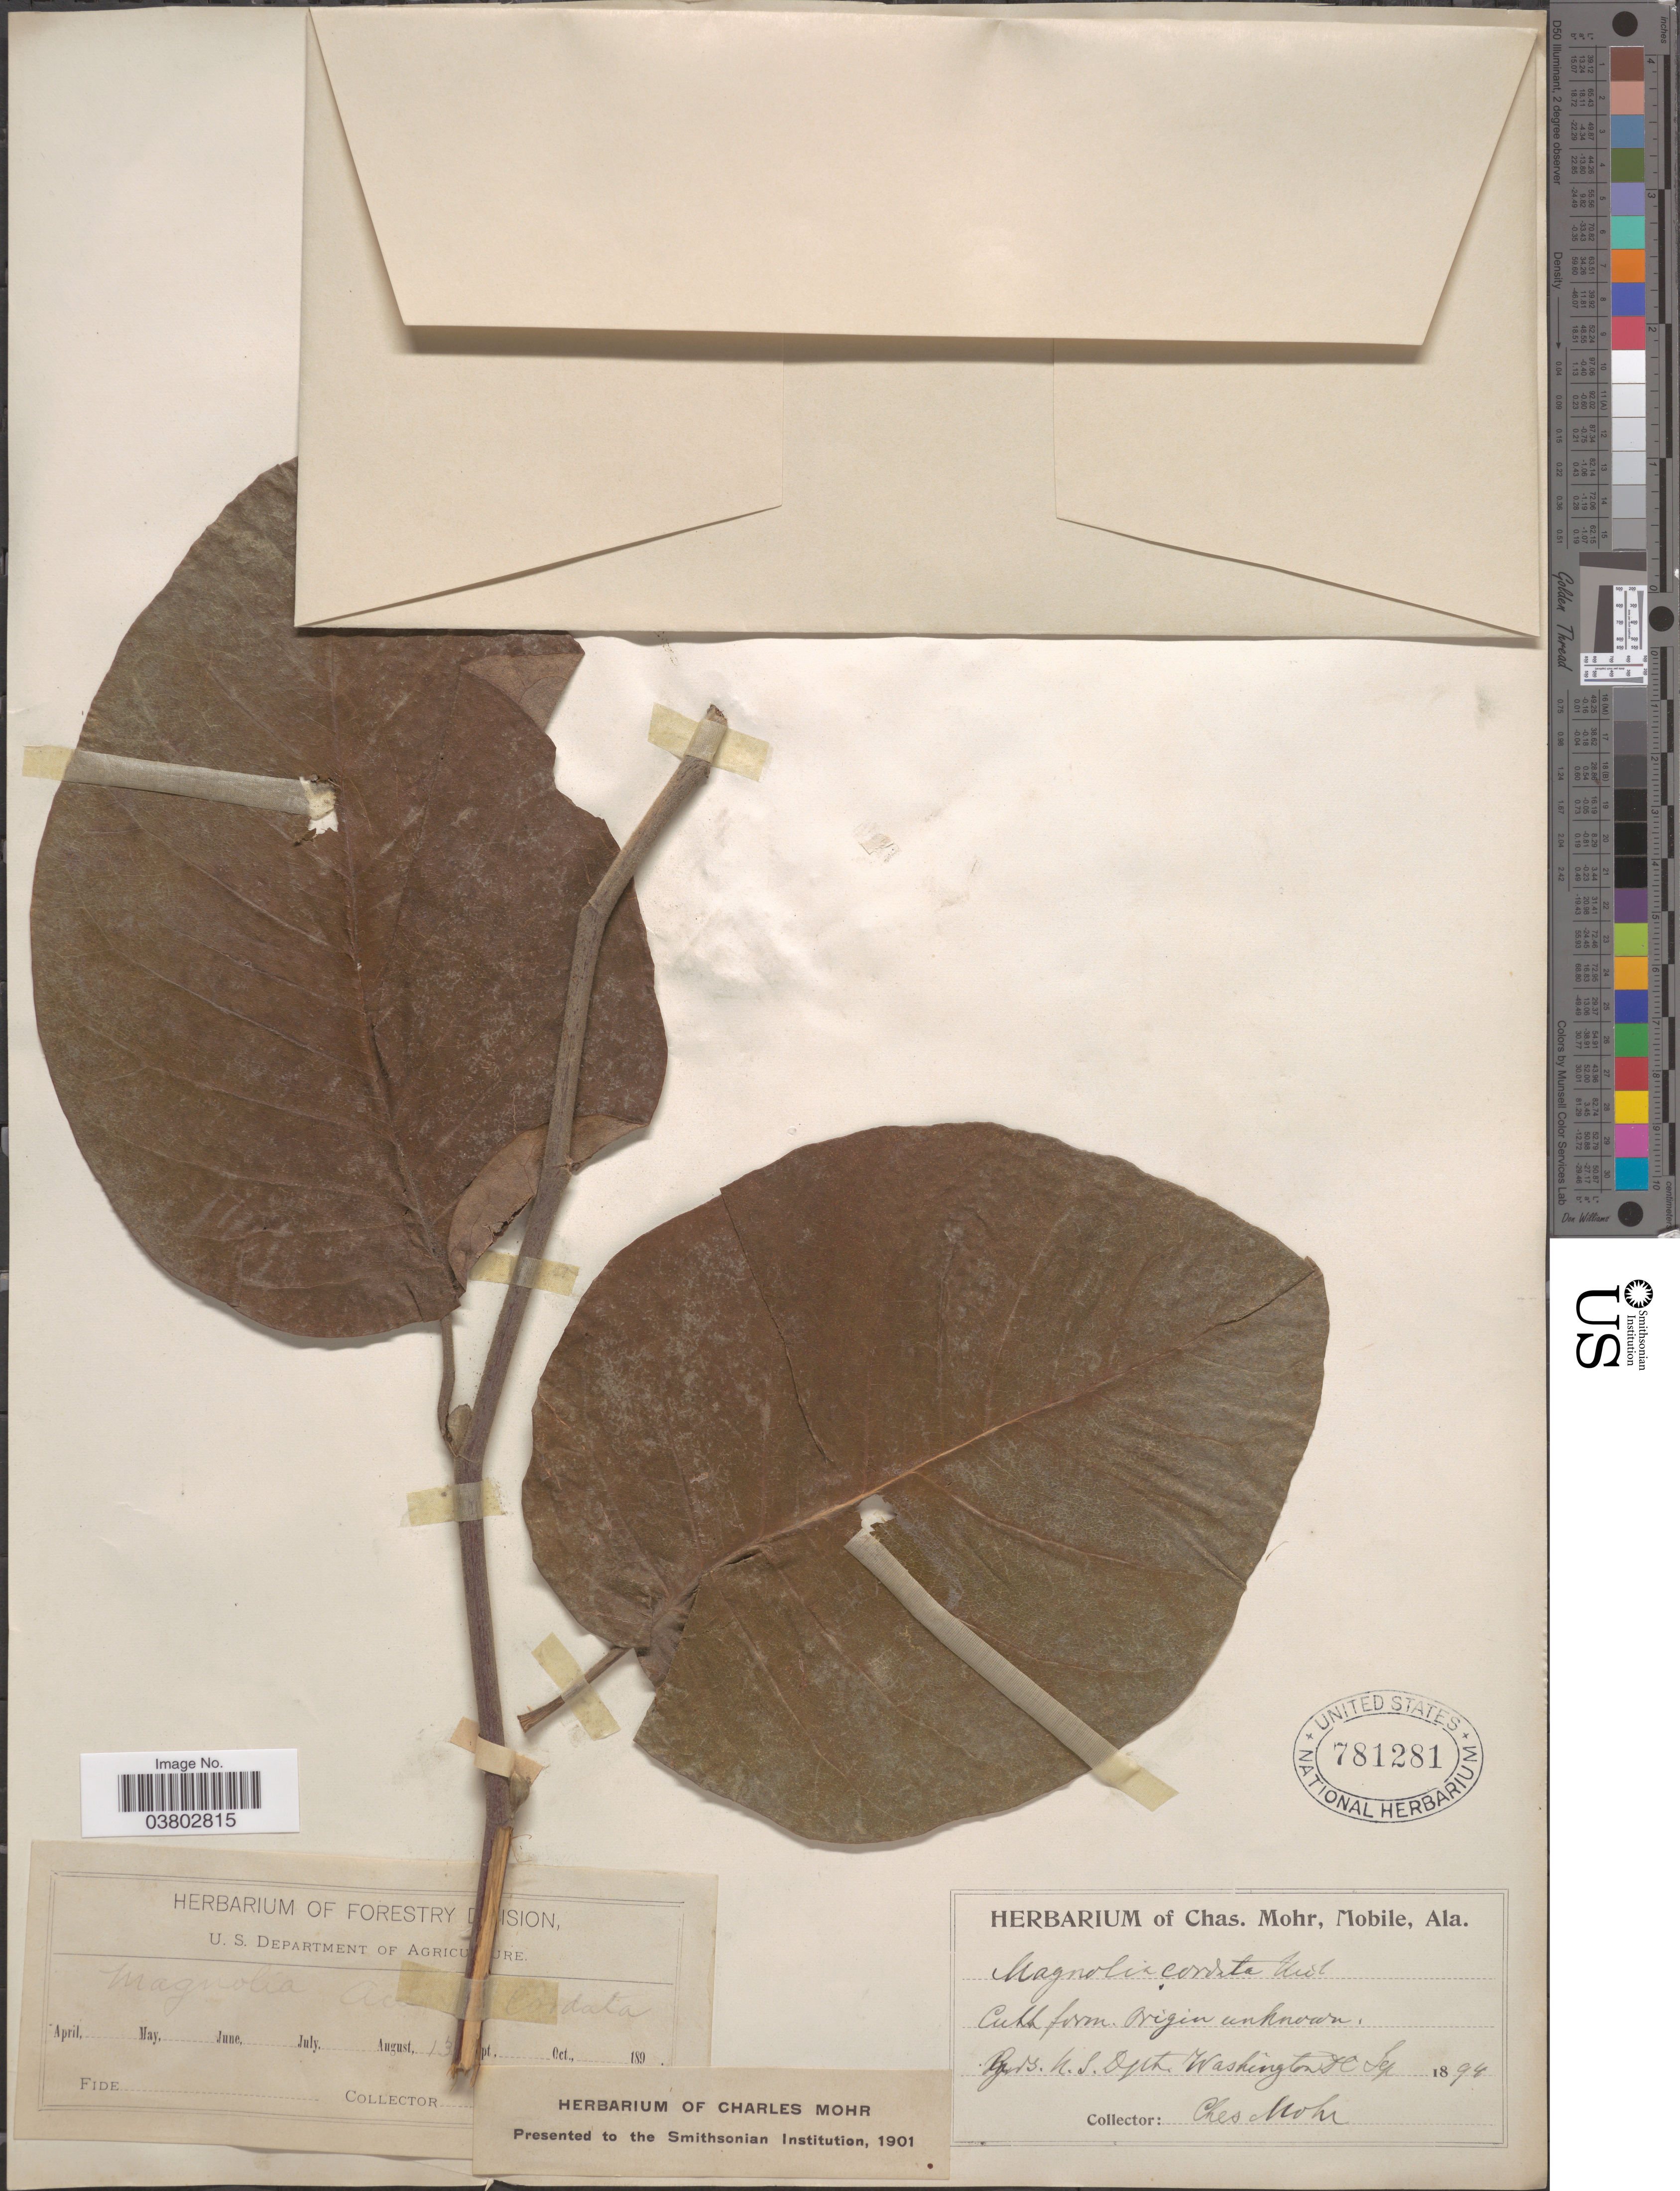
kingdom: Plantae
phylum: Tracheophyta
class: Magnoliopsida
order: Magnoliales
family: Magnoliaceae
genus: Magnolia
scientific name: Magnolia cordata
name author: Michx.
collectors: Mohr, C. T. (herbarium)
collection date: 1894-09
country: United States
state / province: District of Columbia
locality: Grds. U.S. Dpt. Washington.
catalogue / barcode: US 781281